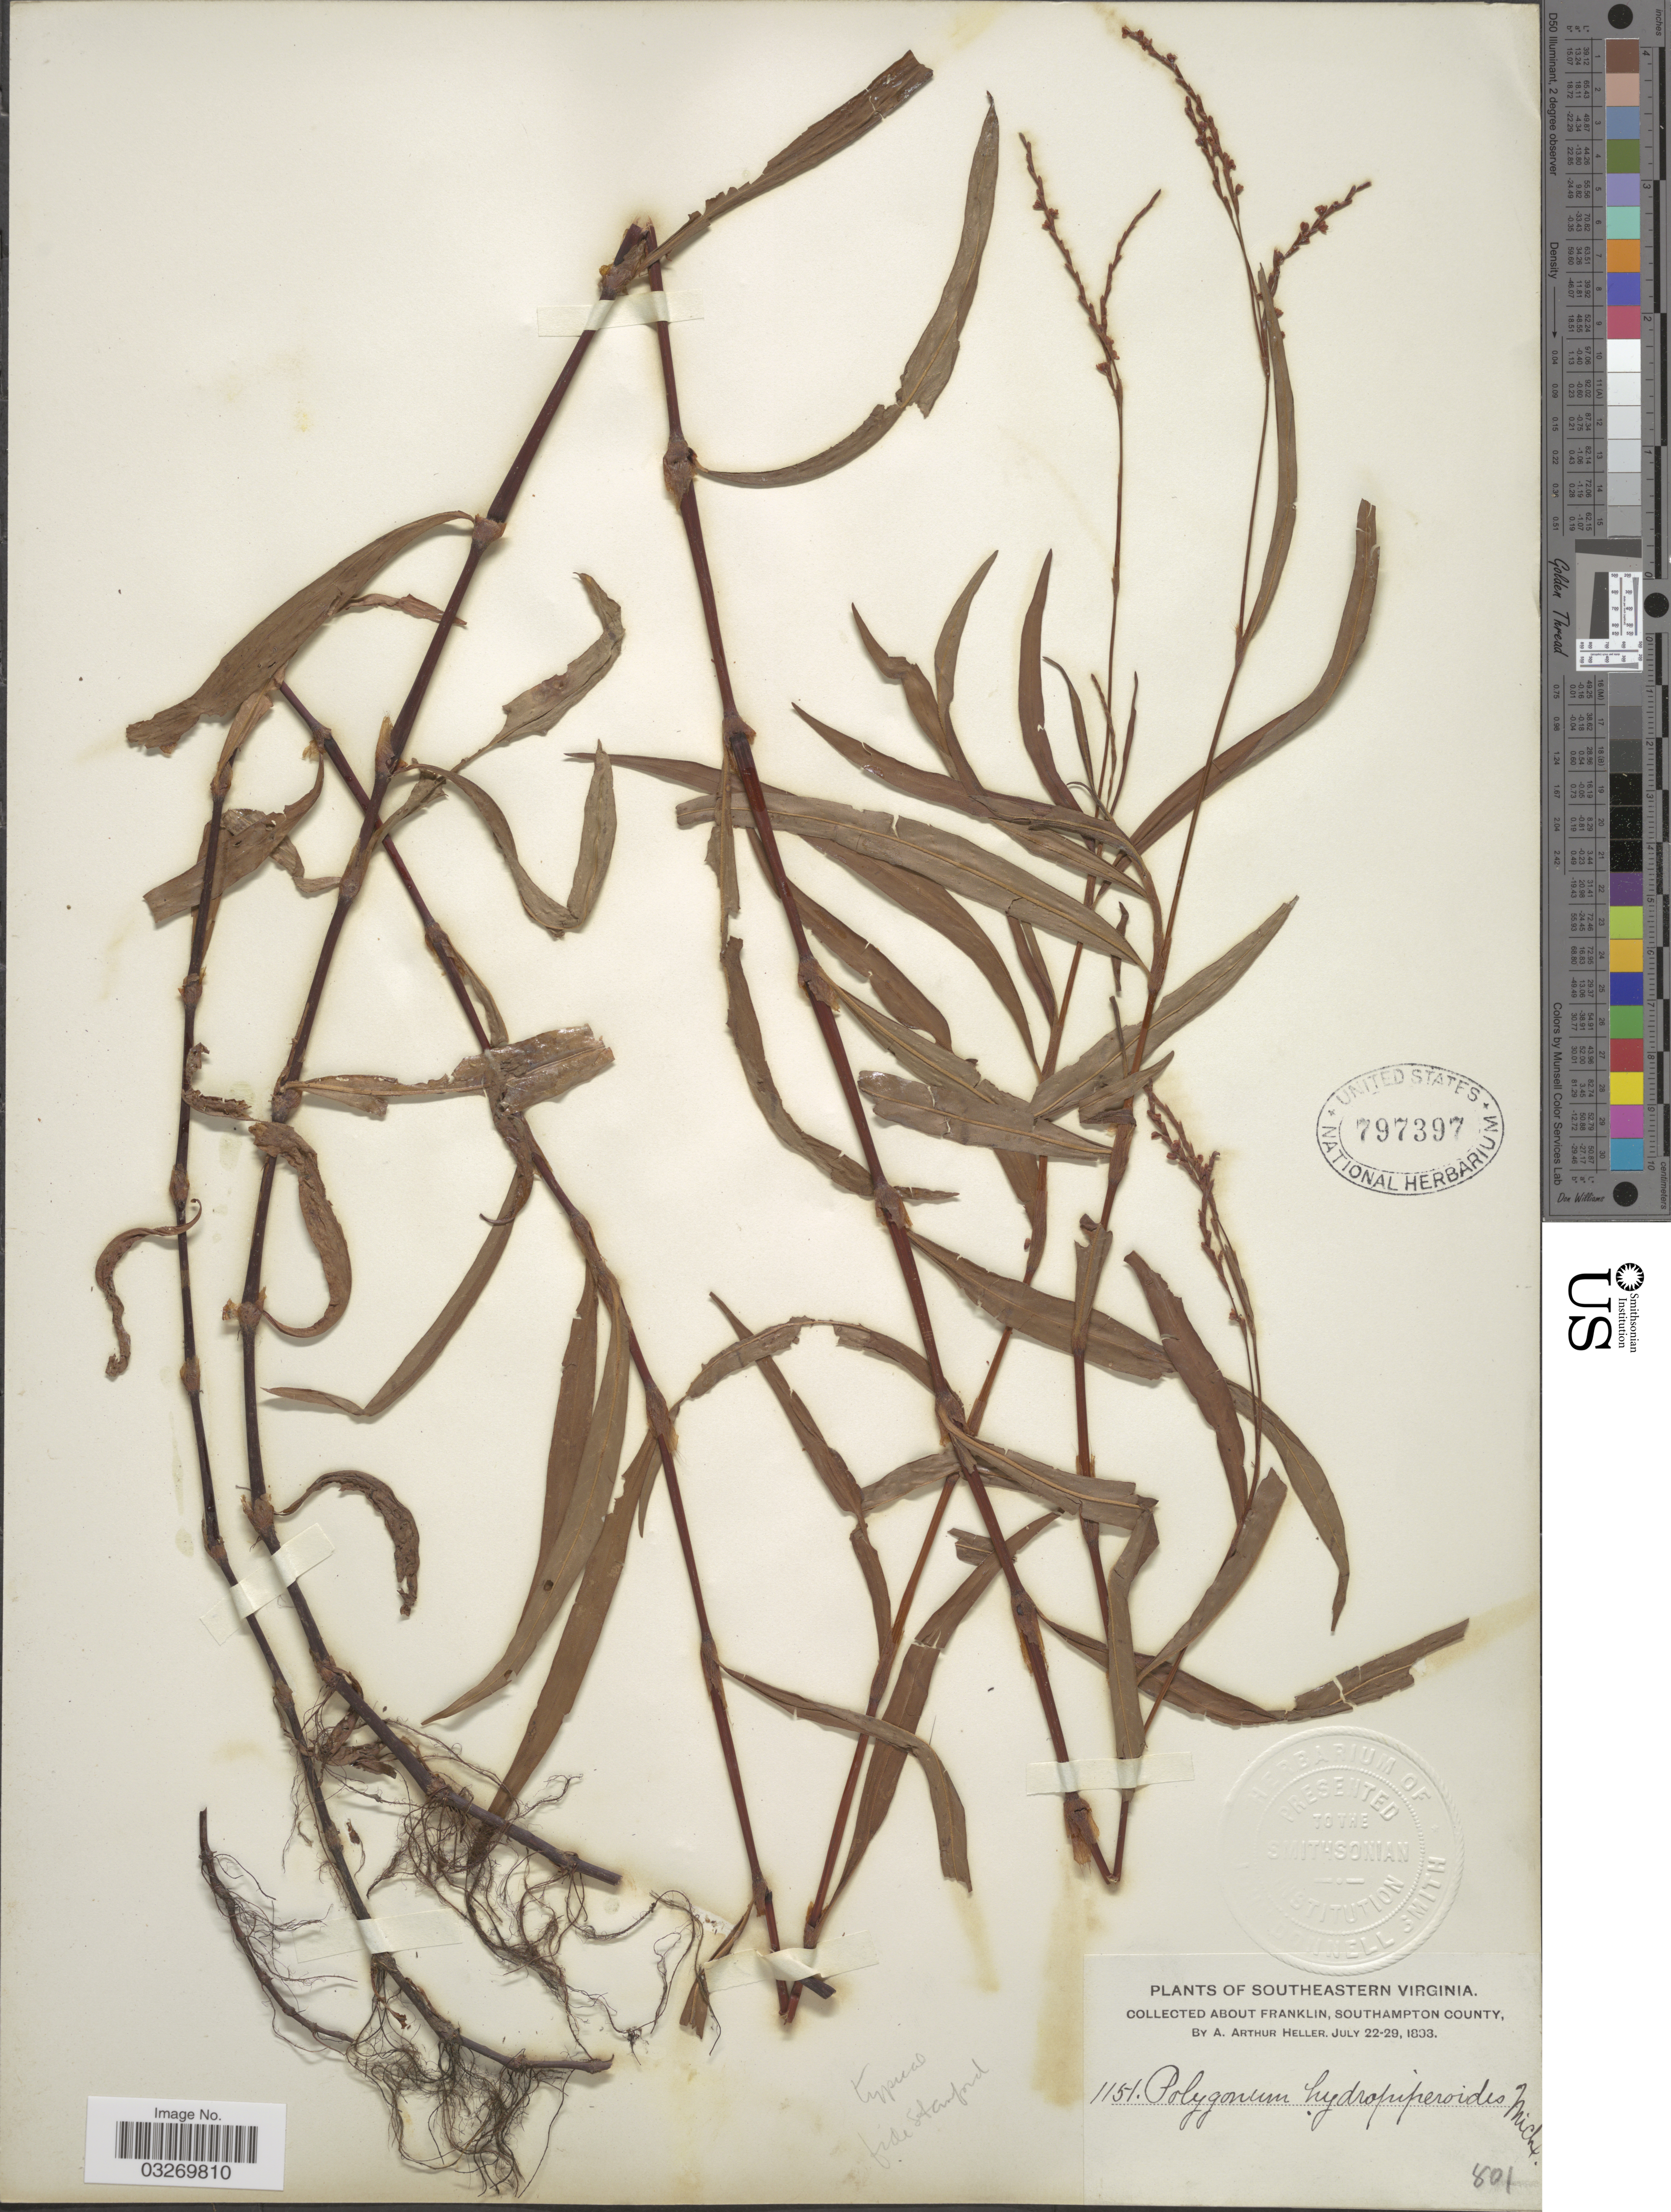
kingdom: Plantae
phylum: Tracheophyta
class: Magnoliopsida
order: Caryophyllales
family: Polygonaceae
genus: Persicaria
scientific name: Persicaria hydropiperoides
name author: (Michx.) Small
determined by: Atha, D. E.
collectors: A. A. Heller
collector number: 1151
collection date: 1893-07-22/1893-07-29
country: United States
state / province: Virginia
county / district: Southampton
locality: Southeastern Virginia. Collected about Franklin, Southampton County.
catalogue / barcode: US 797397